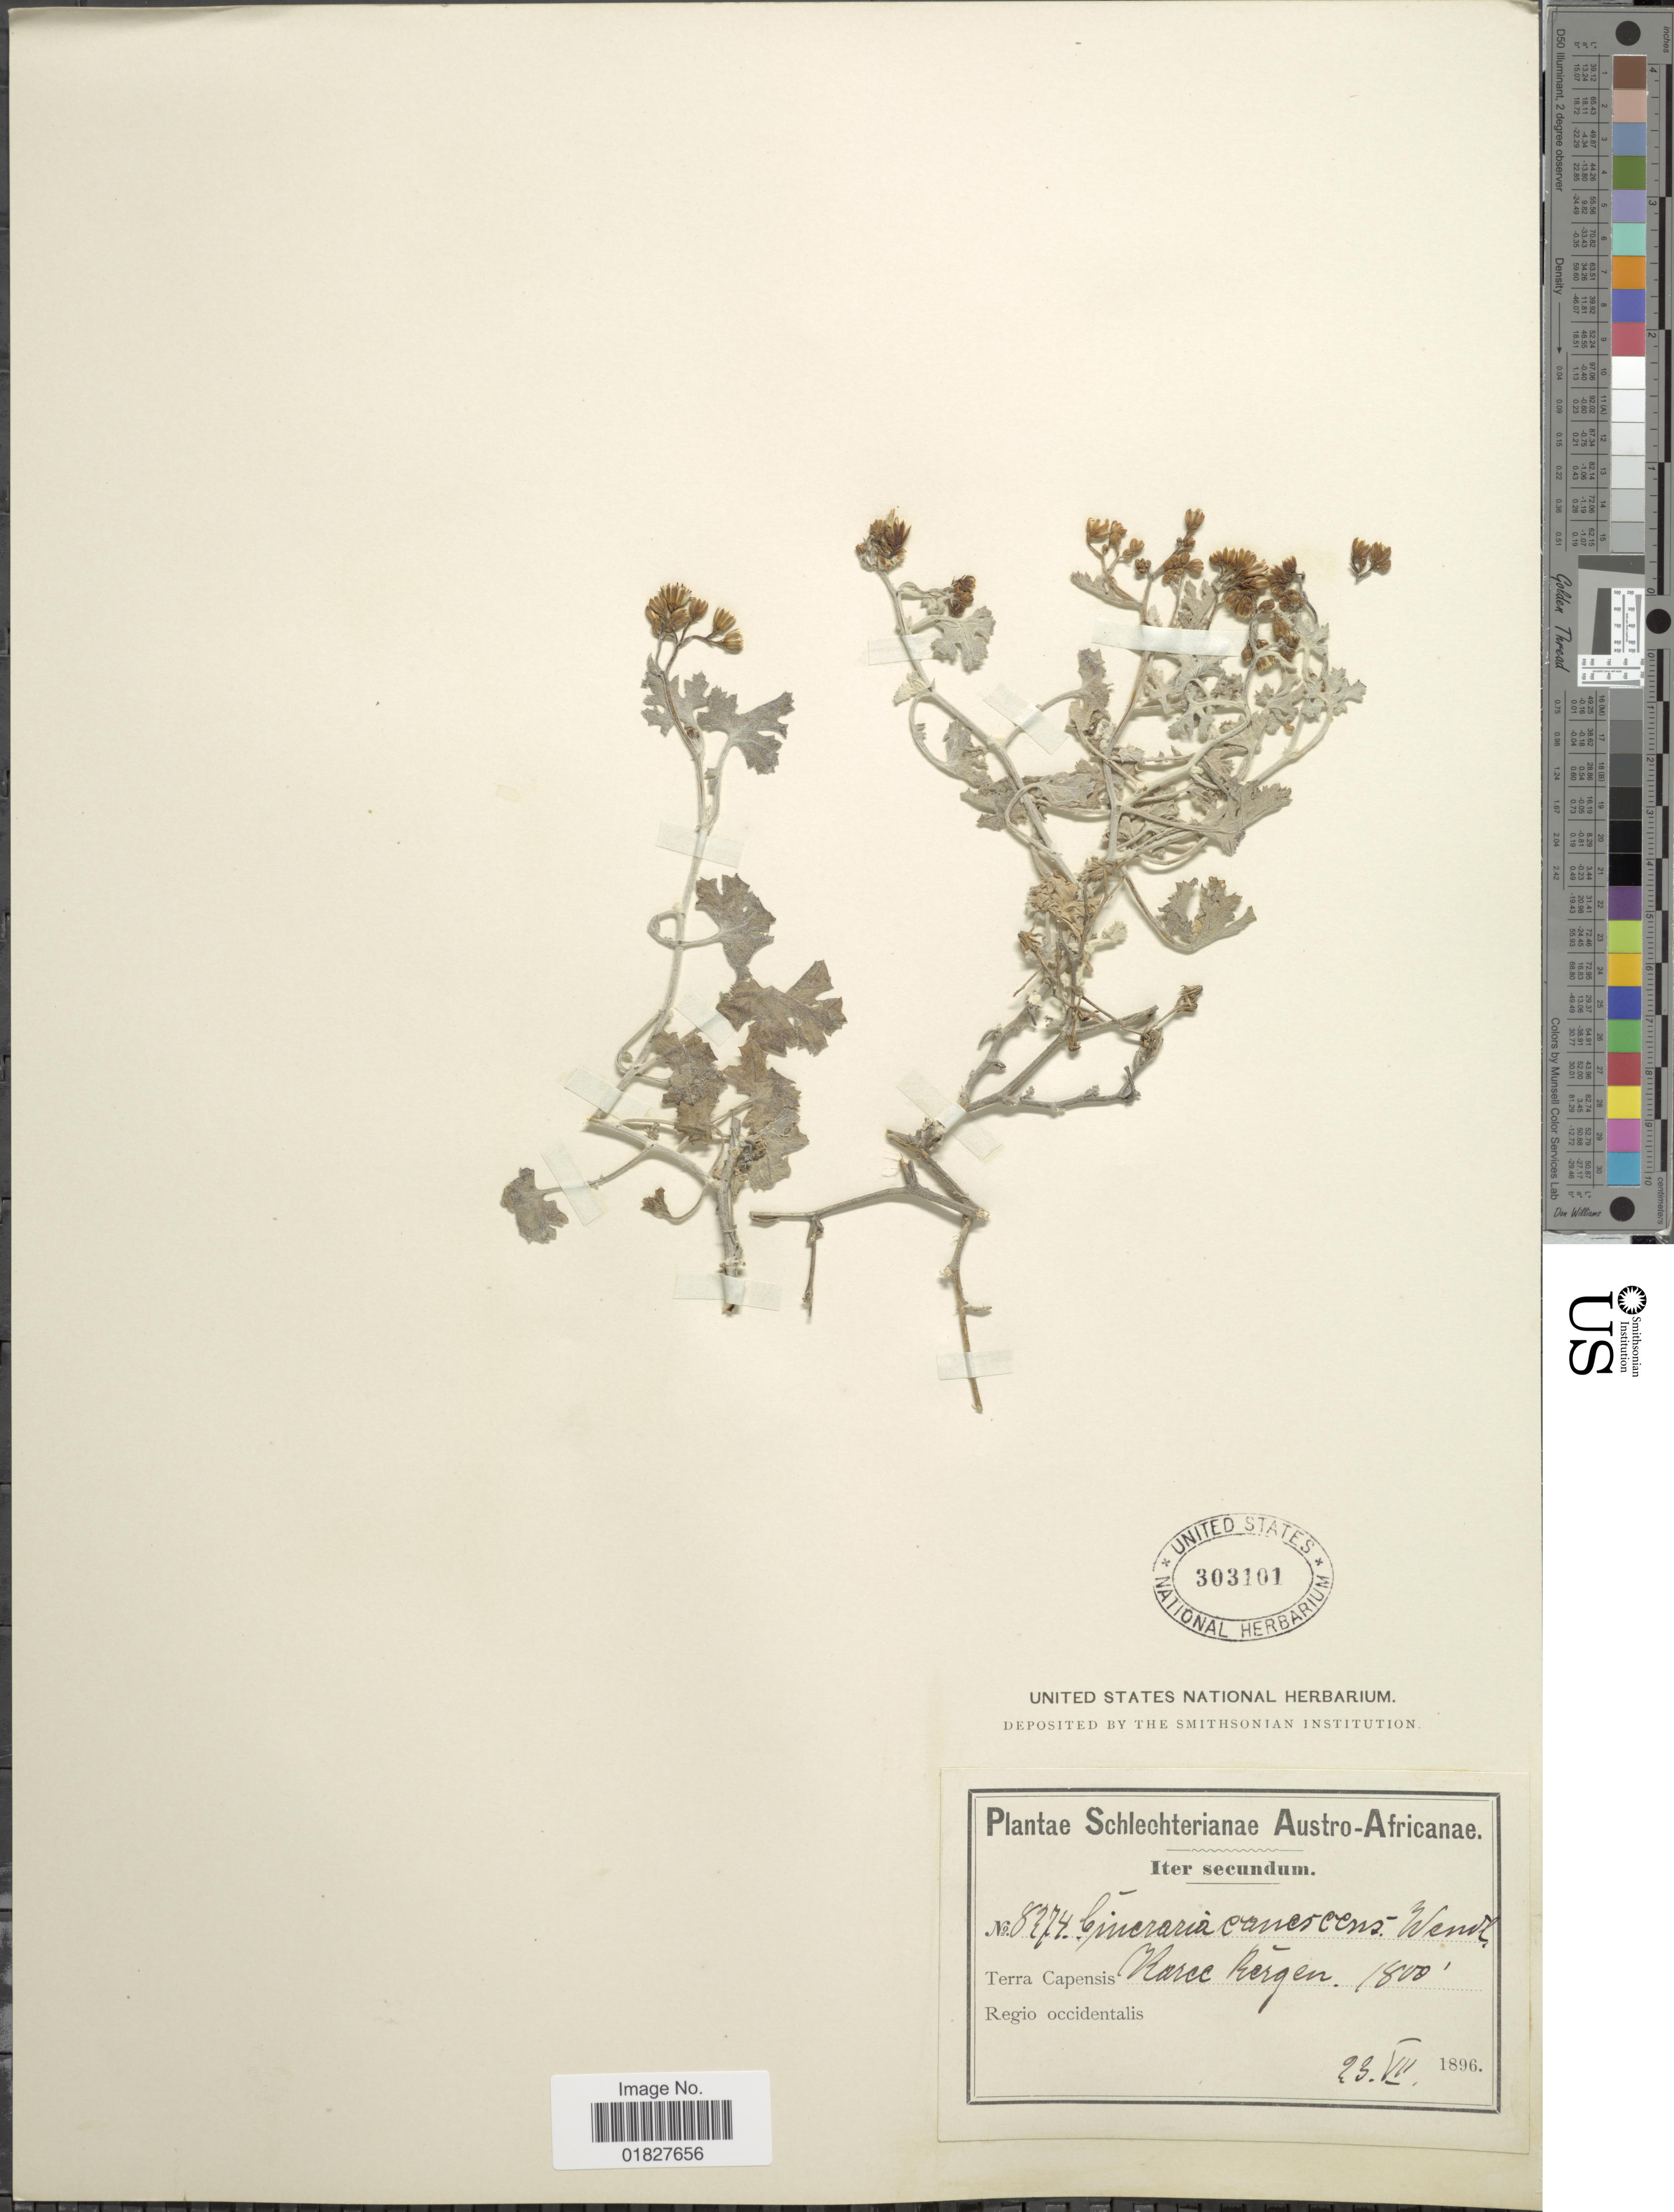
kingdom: Plantae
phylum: Tracheophyta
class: Magnoliopsida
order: Asterales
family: Asteraceae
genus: Cineraria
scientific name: Cineraria canescens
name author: J.C. Wendl.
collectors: Schlechter, --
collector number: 8374*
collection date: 1896-07-23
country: South Africa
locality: Austro-Africanae, Terra Capensis, Karce Bergen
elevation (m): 549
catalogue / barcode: US 303101